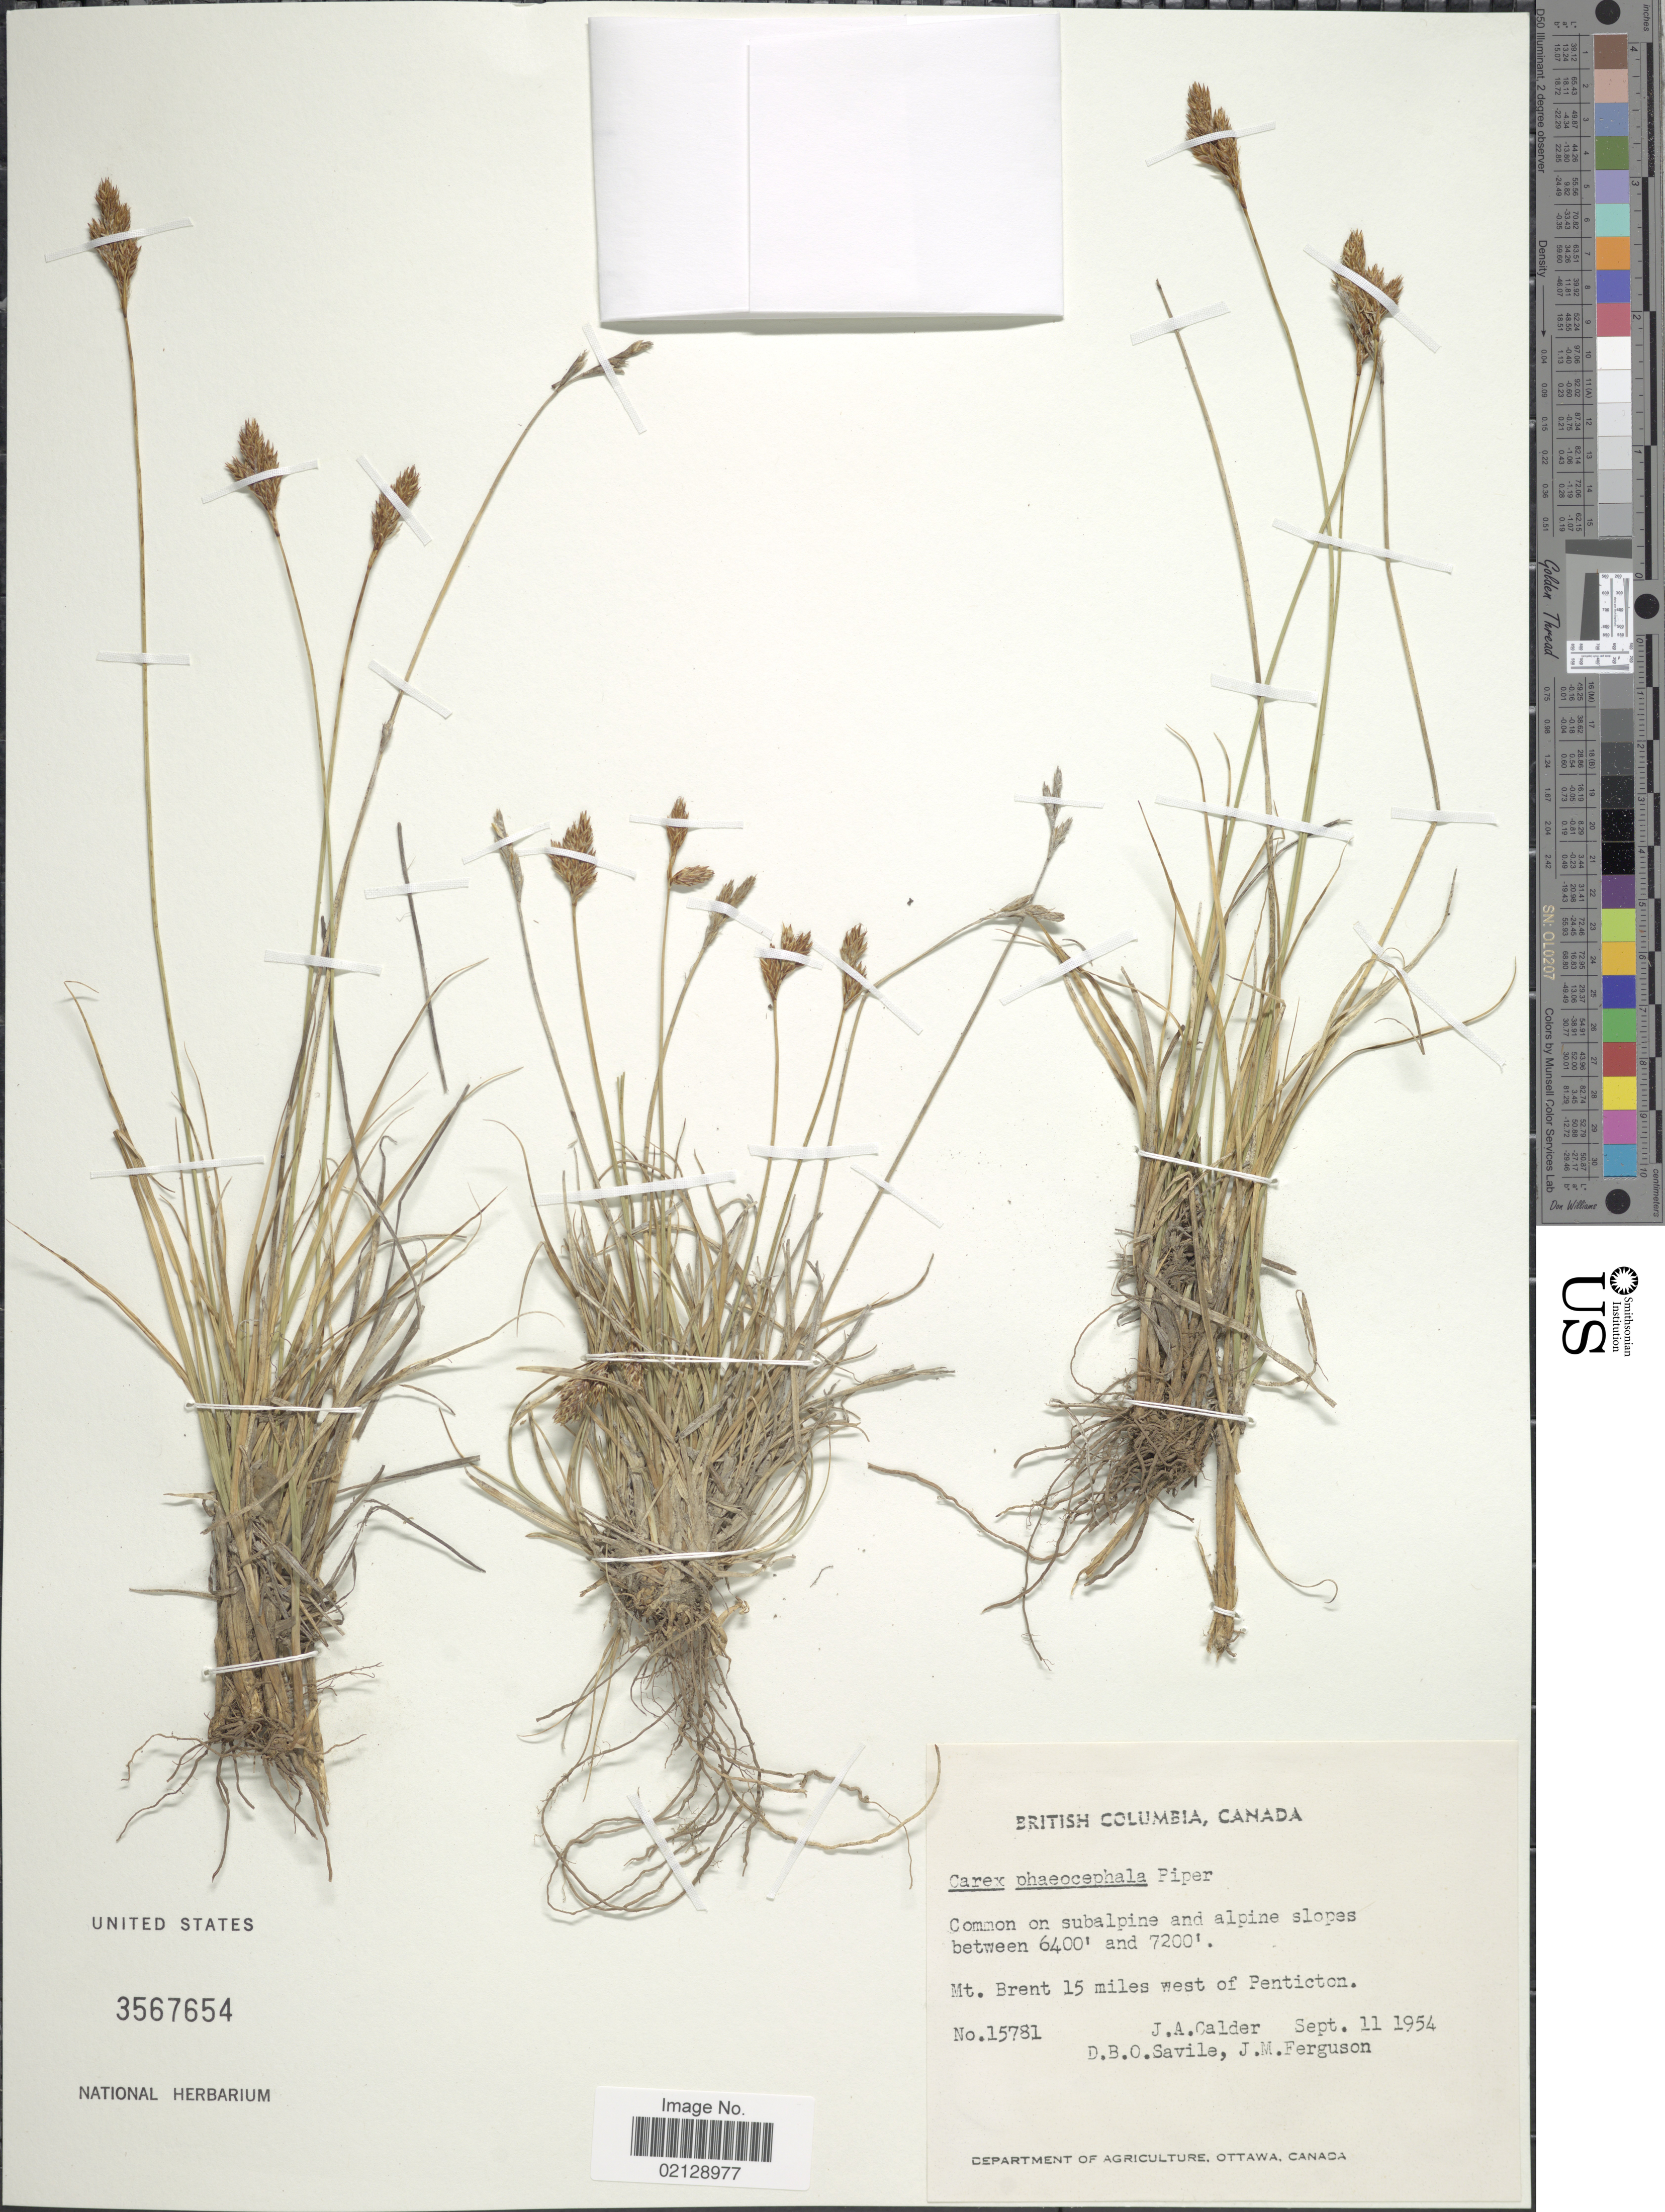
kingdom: Plantae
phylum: Tracheophyta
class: Liliopsida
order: Poales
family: Cyperaceae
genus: Carex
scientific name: Carex phaeocephala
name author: Piper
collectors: J. A. Calder, D. Savile & J. M. Ferguson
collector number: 15781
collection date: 1954-09-11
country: Canada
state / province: British Columbia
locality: Mt. Brent 15 miles west of Penticton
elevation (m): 1951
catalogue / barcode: US 3567654